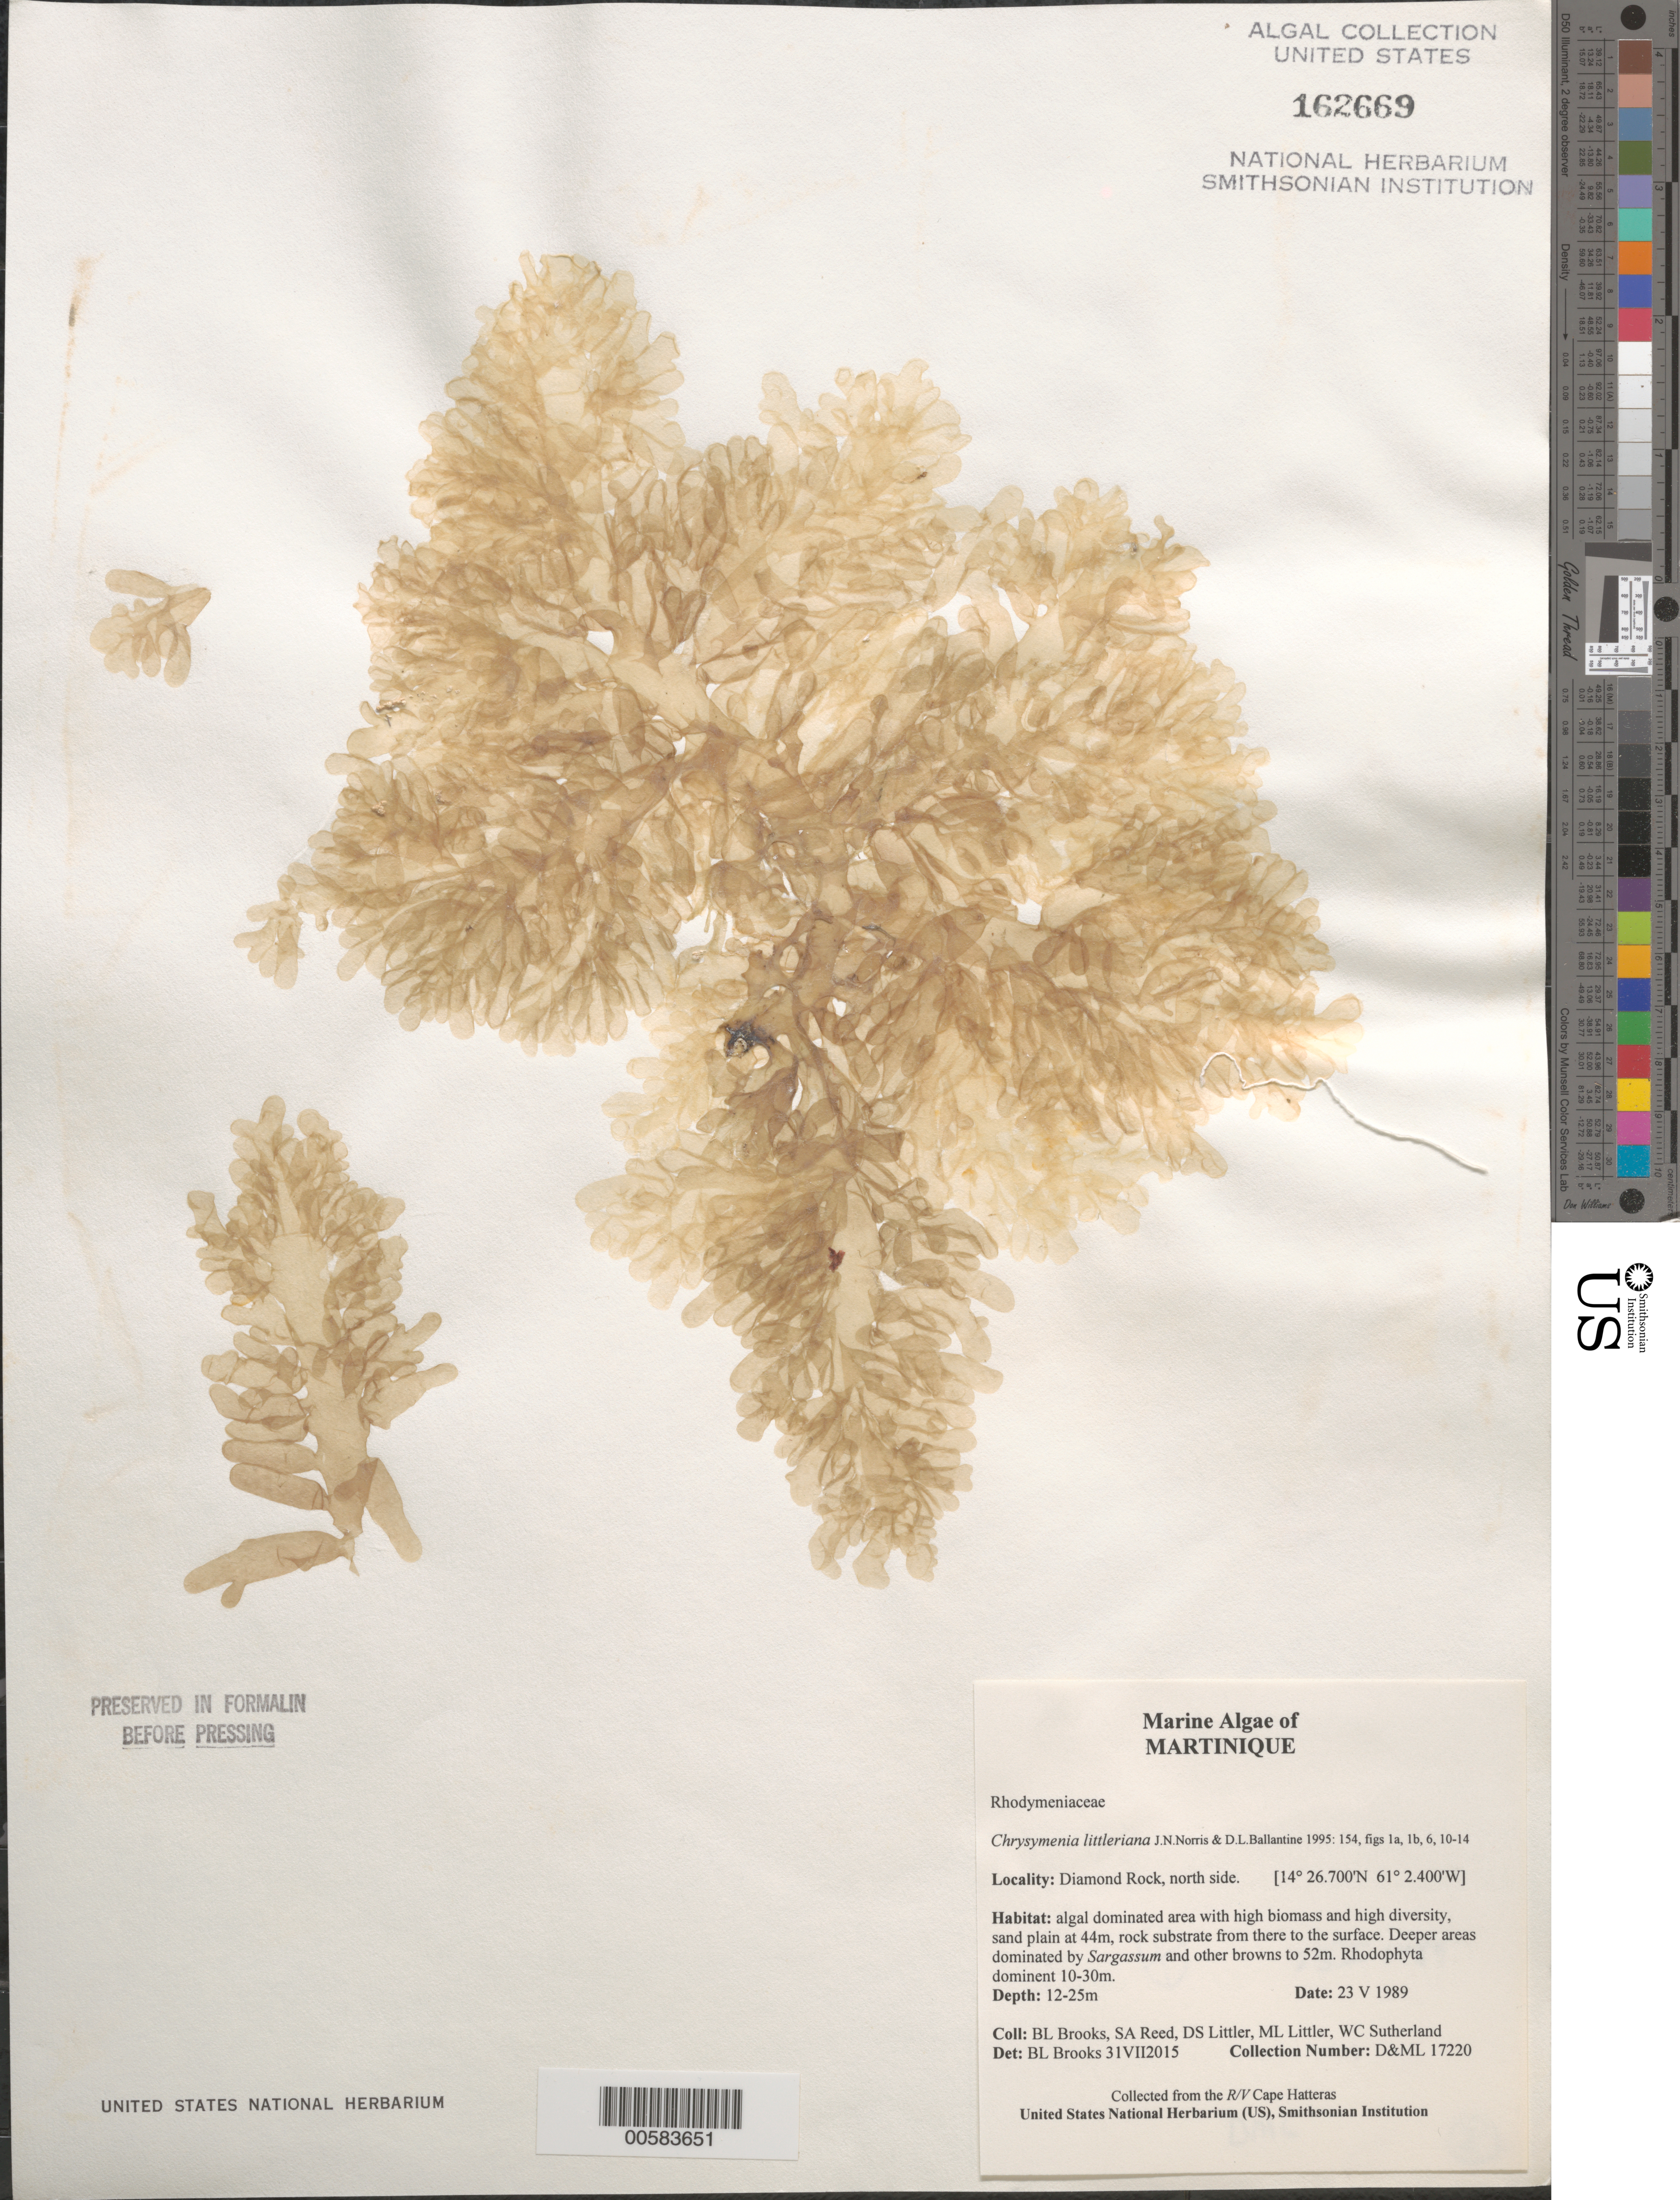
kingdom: Plantae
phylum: Rhodophyta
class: Florideophyceae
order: Rhodymeniales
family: Rhodymeniaceae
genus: Chrysymenia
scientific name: Chrysymenia littleriana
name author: J.N. Norris & D.L. Ballant.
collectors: B. Brooks, S. Reed, D. S. Littler, M. Littler & W. Sutherland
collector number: D&ML17220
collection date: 1989-05-23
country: Martinique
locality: Diamond Rock, north side.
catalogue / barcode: US 162669